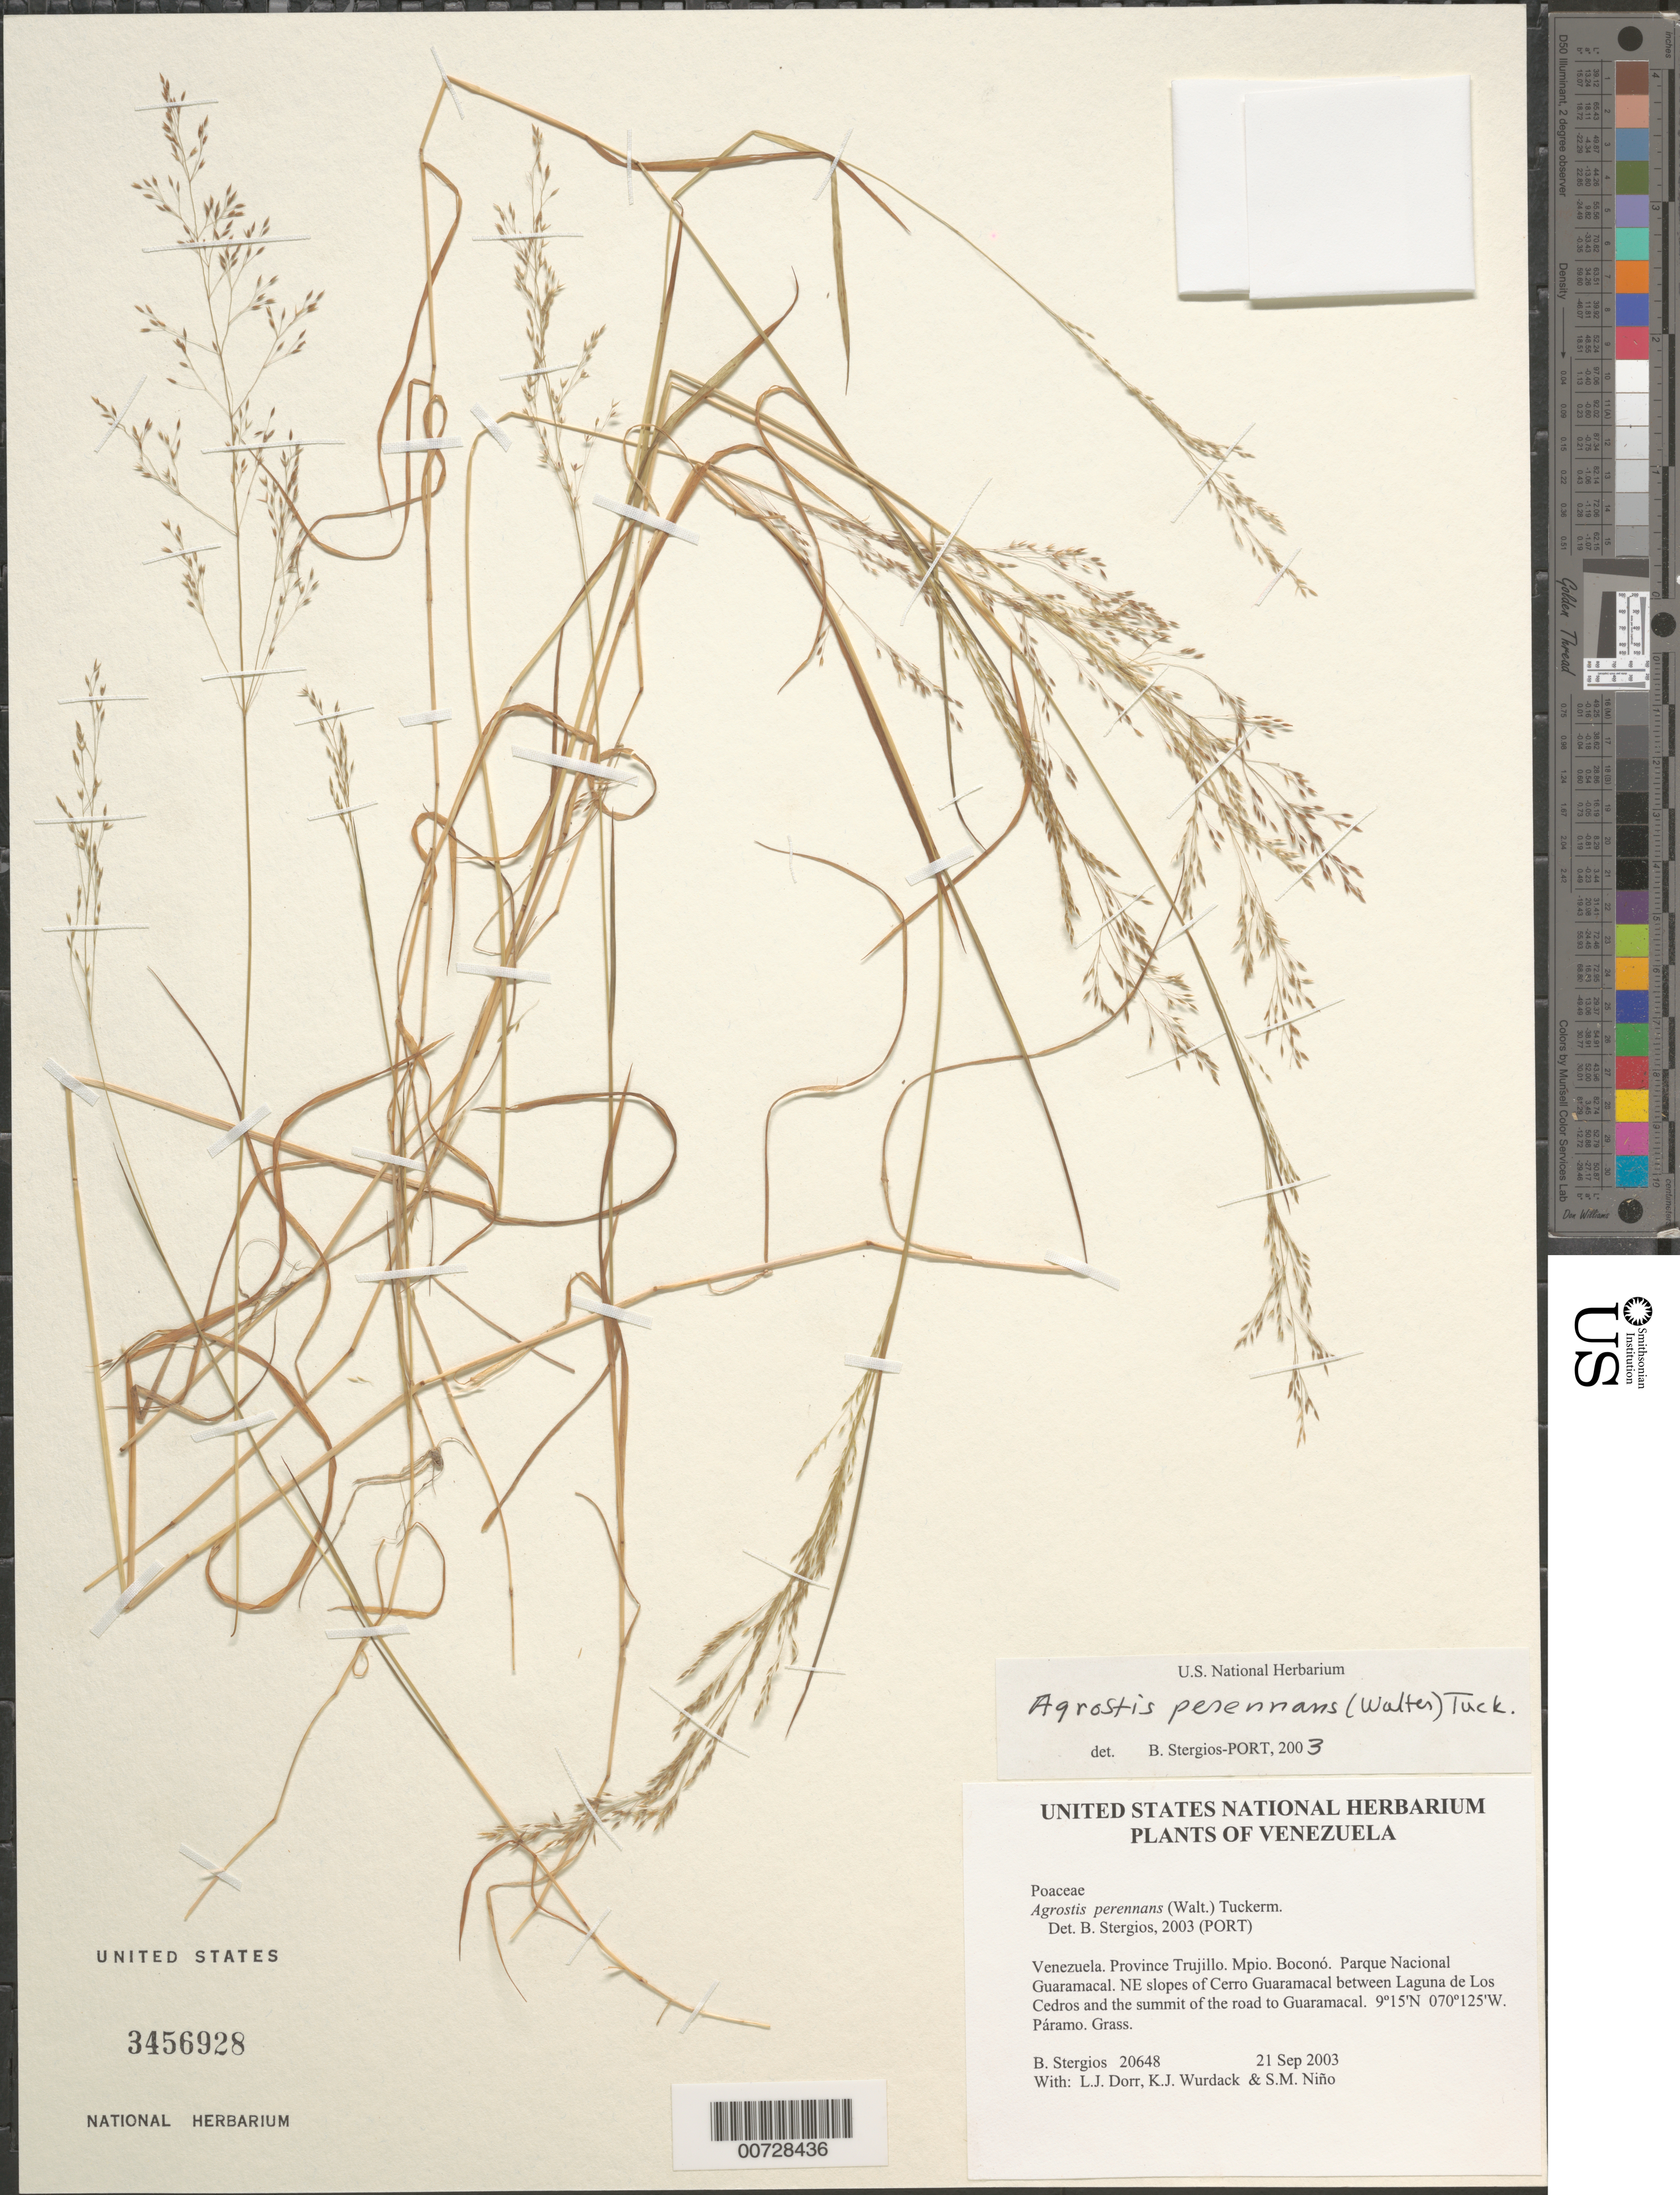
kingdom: Plantae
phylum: Tracheophyta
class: Liliopsida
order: Poales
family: Poaceae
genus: Agrostis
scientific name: Agrostis perennans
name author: (Walter) Tuck.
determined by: Stergios, B. G.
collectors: B. G. Stergios, L. J. Dorr, K. Wurdack & S. M. Niño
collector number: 20648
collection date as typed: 21 Sep 2003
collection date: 2003-09-21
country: Venezuela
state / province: Trujillo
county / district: Boconó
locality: Parque Nacional Guaramacal. NE slopes of Cerro Guaramacal between Laguna de Los Cedros and the summit of the road to Guaramacal.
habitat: Páramo.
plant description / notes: PORT, US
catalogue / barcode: US 3456928